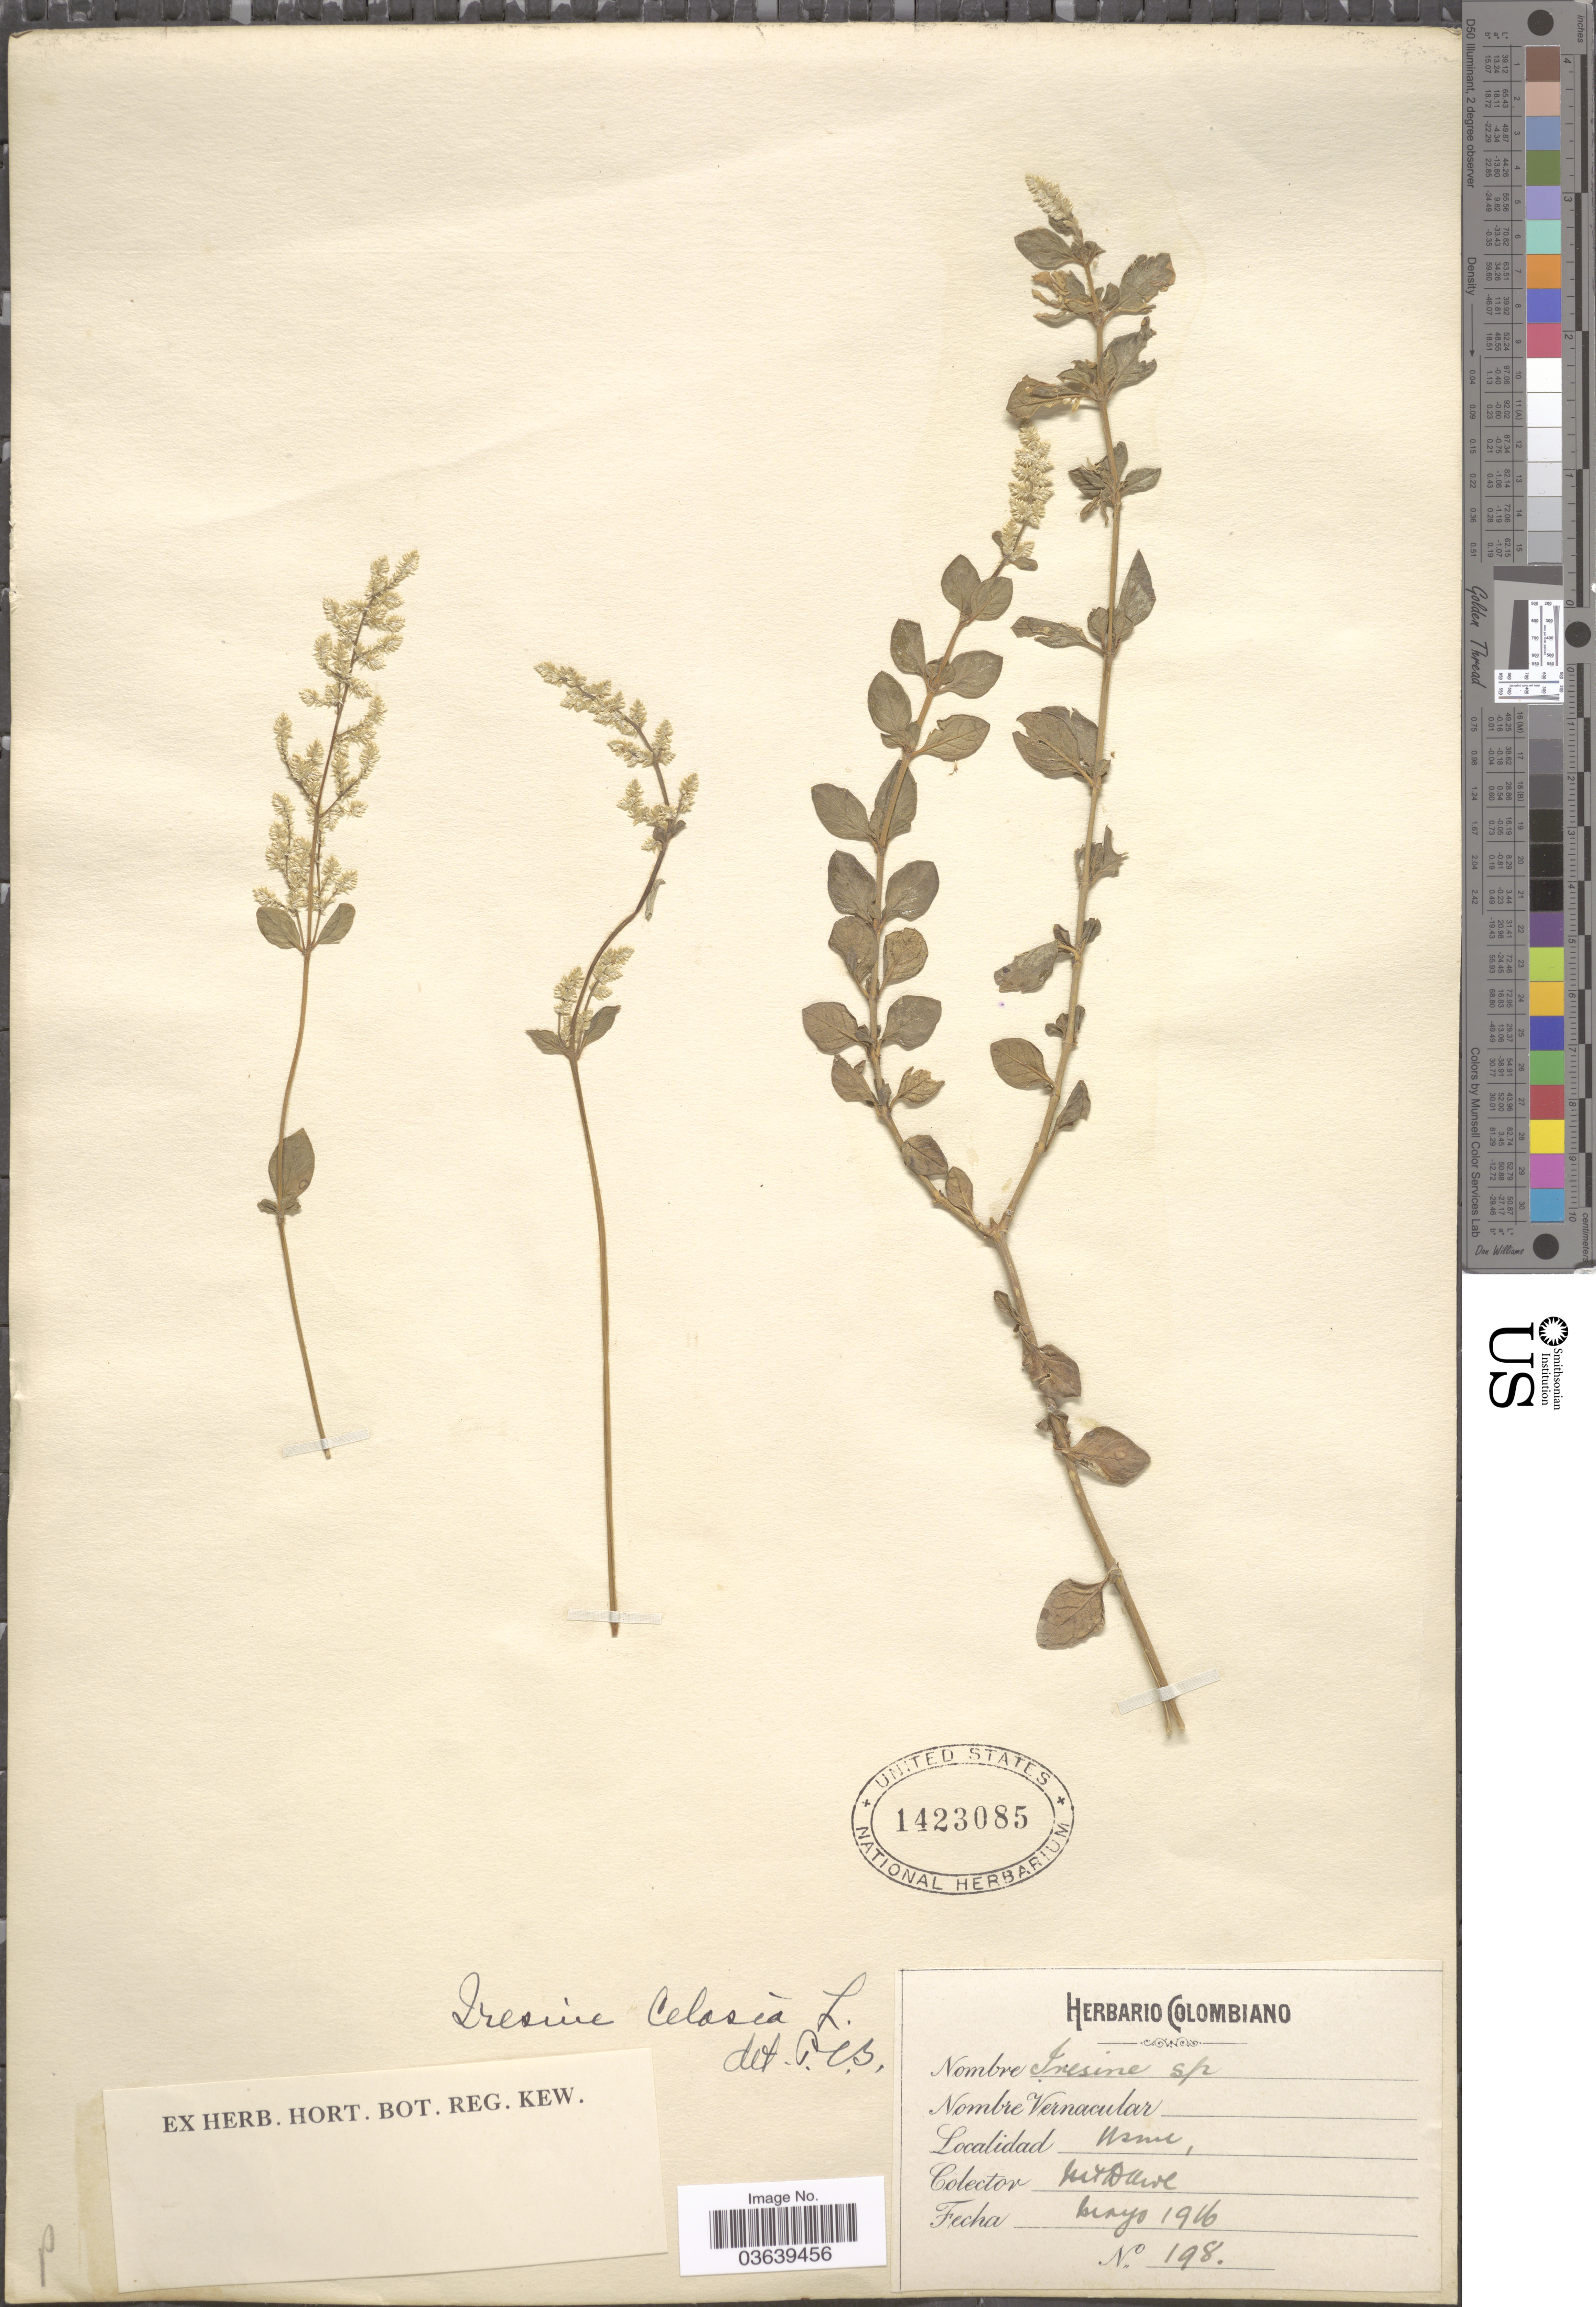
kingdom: Plantae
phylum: Tracheophyta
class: Magnoliopsida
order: Caryophyllales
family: Amaranthaceae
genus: Iresine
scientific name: Iresine diffusa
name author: Humb. & Bonpl. ex Willd.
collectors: M. T. Dawe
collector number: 198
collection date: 1916-05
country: Colombia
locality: Usme.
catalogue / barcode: US 1423085